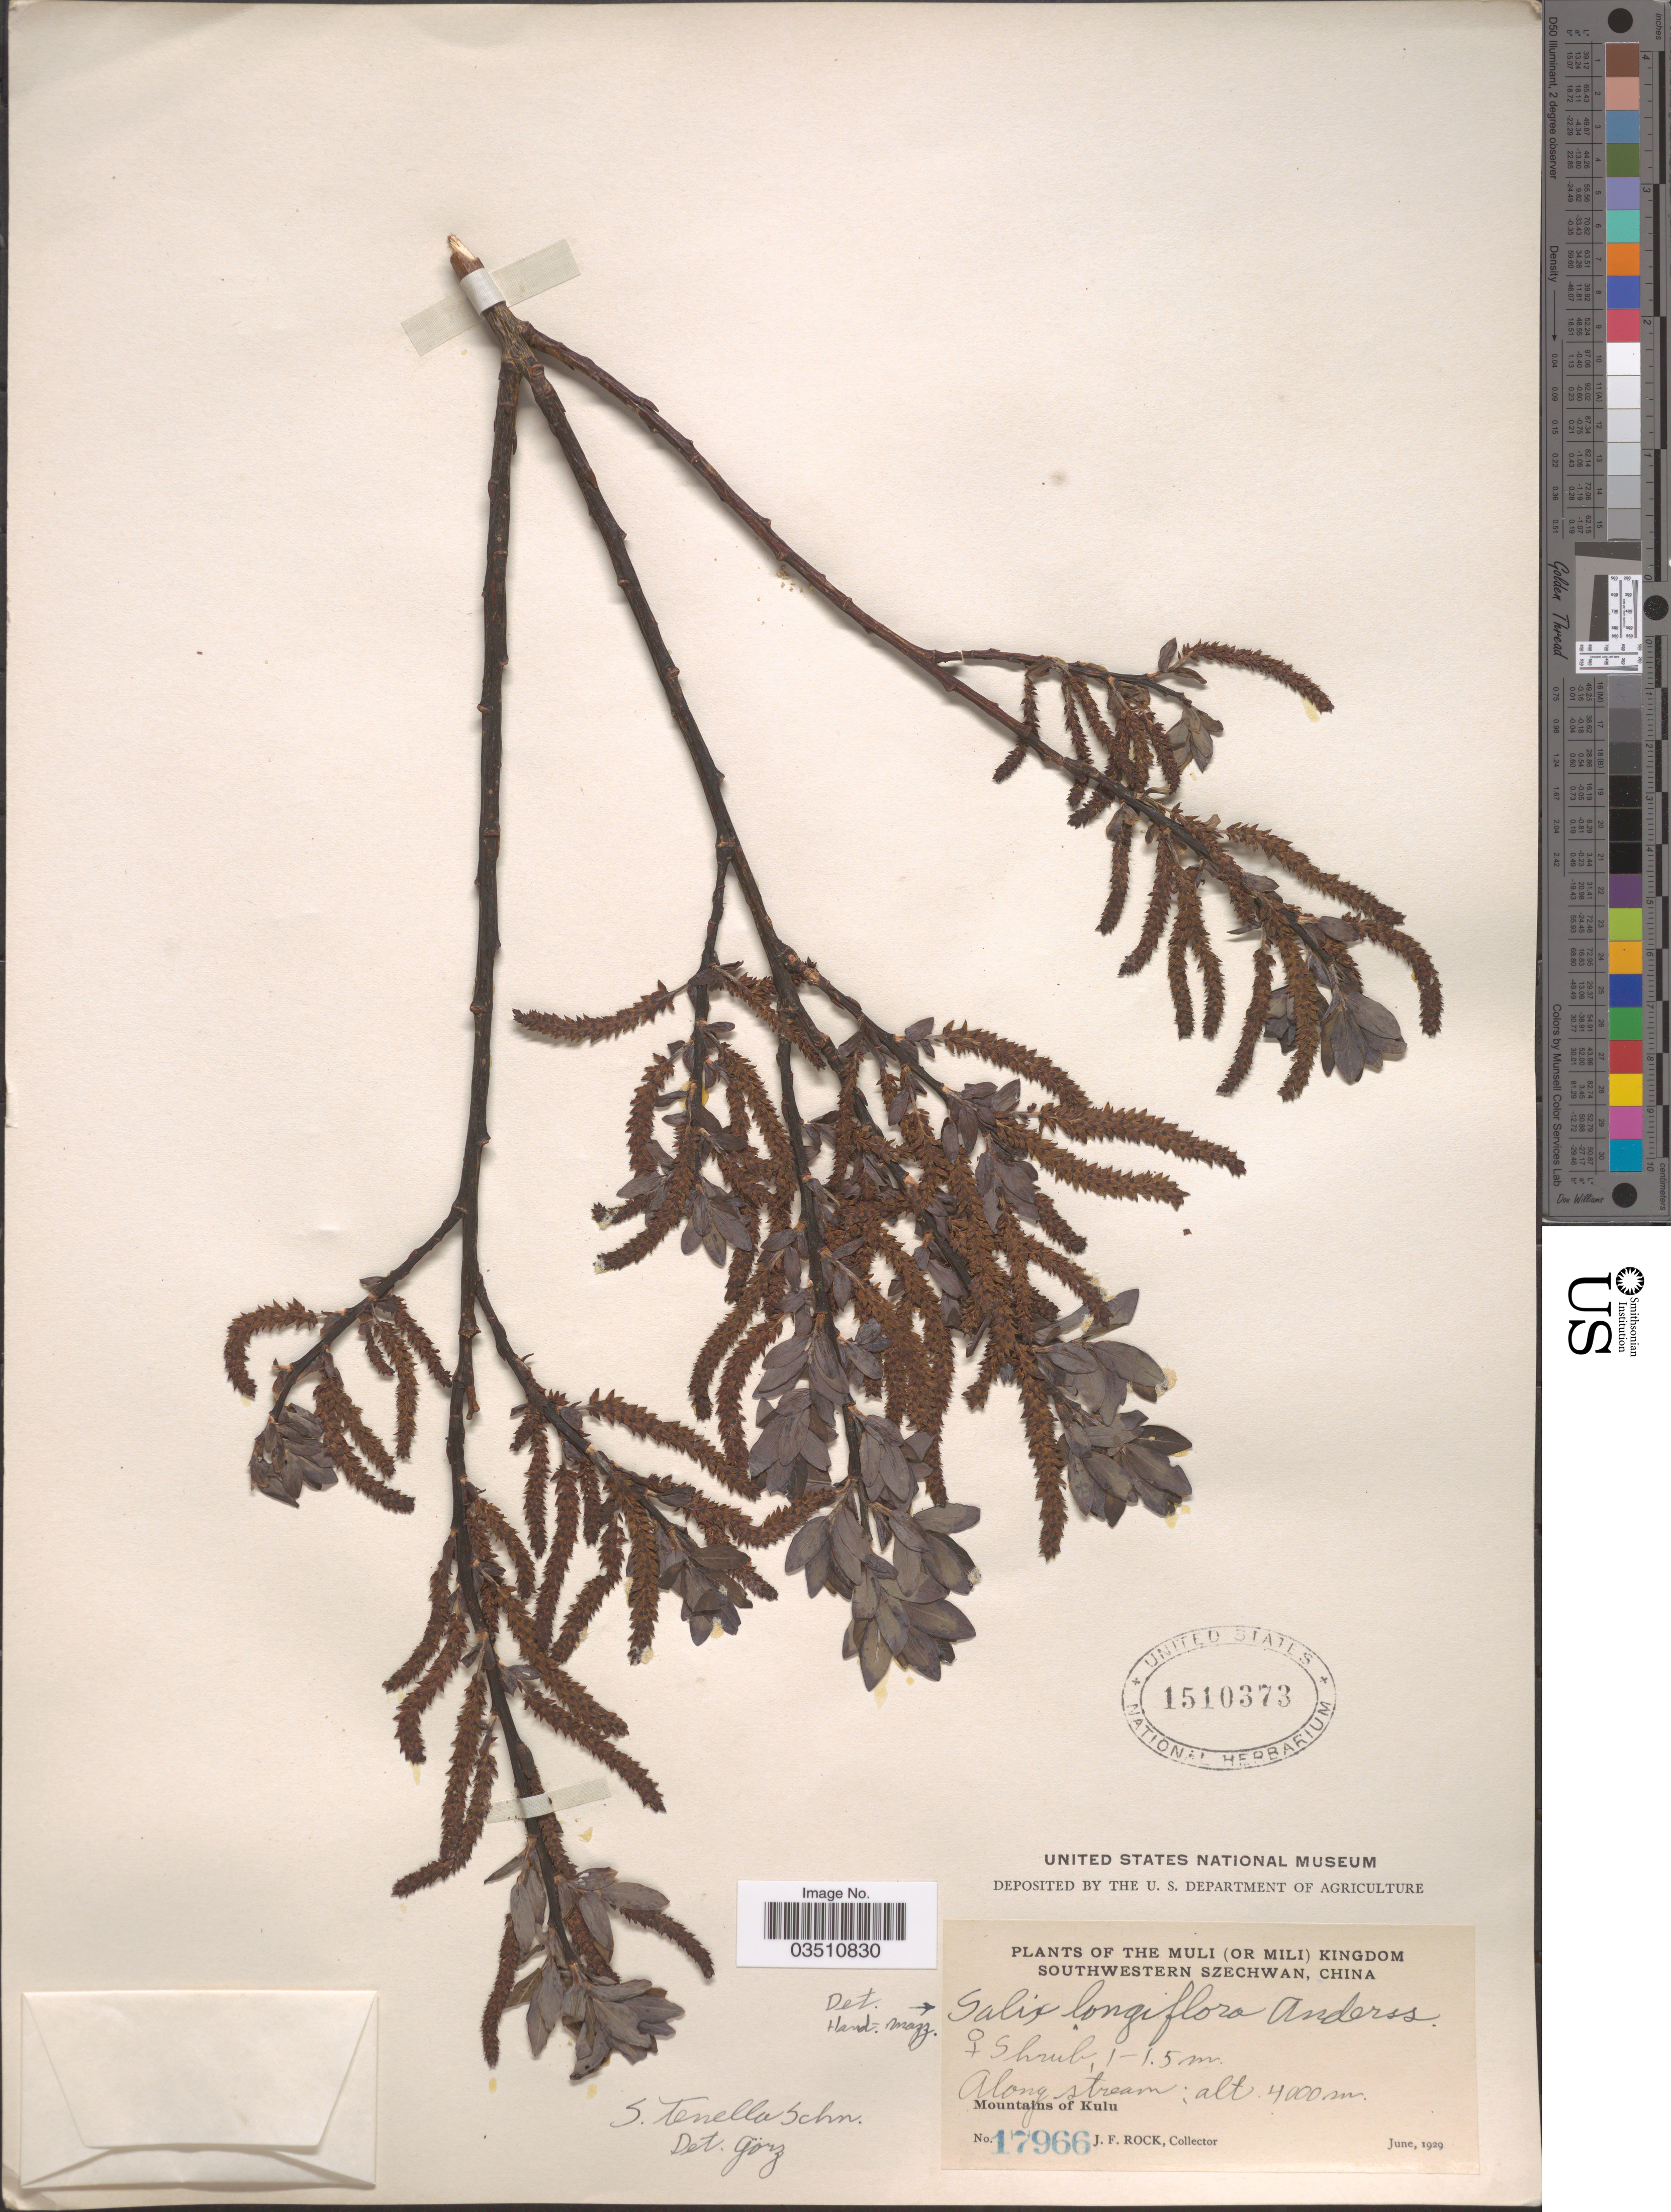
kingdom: Plantae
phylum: Tracheophyta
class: Magnoliopsida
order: Malpighiales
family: Salicaceae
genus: Salix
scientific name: Salix longiflora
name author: Andersson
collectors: J. Rock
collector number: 17966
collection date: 1929-06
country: China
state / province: Sichuan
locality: The Muli (or Mili) Kingdom. Southwestern Szechwan. Mountains of Kulu.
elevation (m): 4000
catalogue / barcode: US 1510373